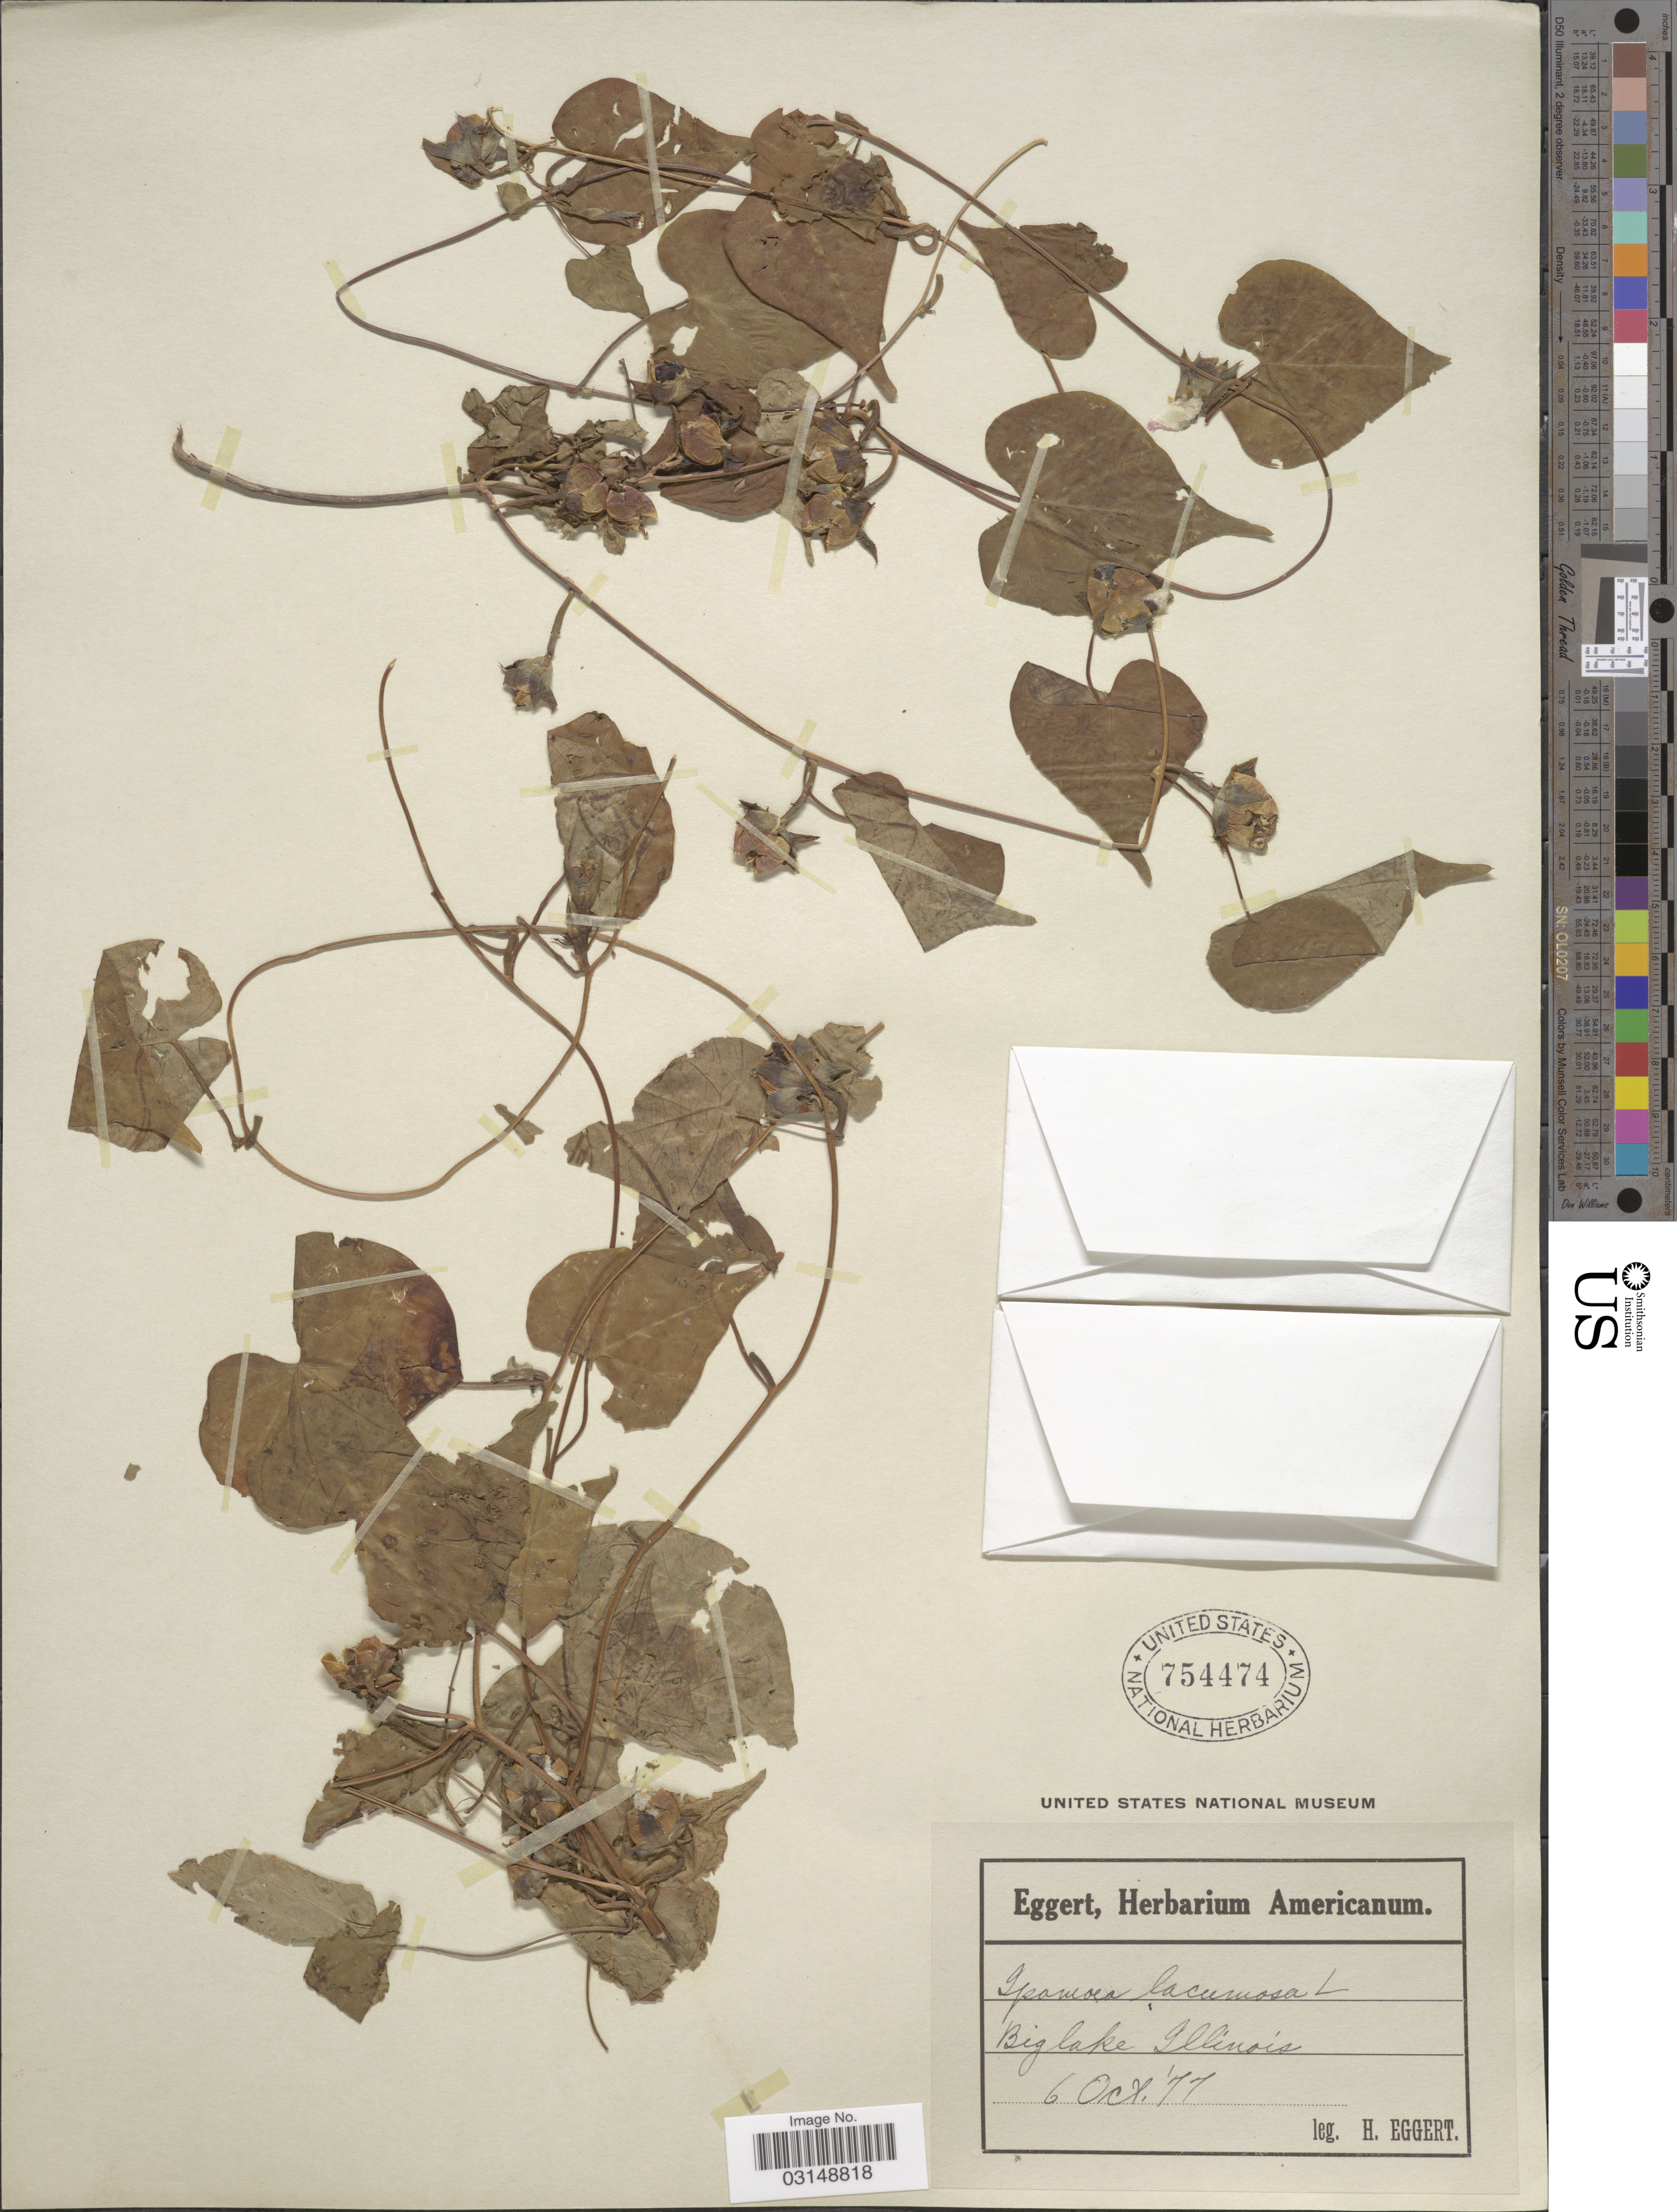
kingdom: Plantae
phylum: Tracheophyta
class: Magnoliopsida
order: Solanales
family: Convolvulaceae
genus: Ipomoea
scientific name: Ipomoea lacunosa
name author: L.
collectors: H. Eggert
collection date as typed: Transcribed d/m/y: 6/10/77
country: United States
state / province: Illinois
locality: Big lake.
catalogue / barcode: US 754474